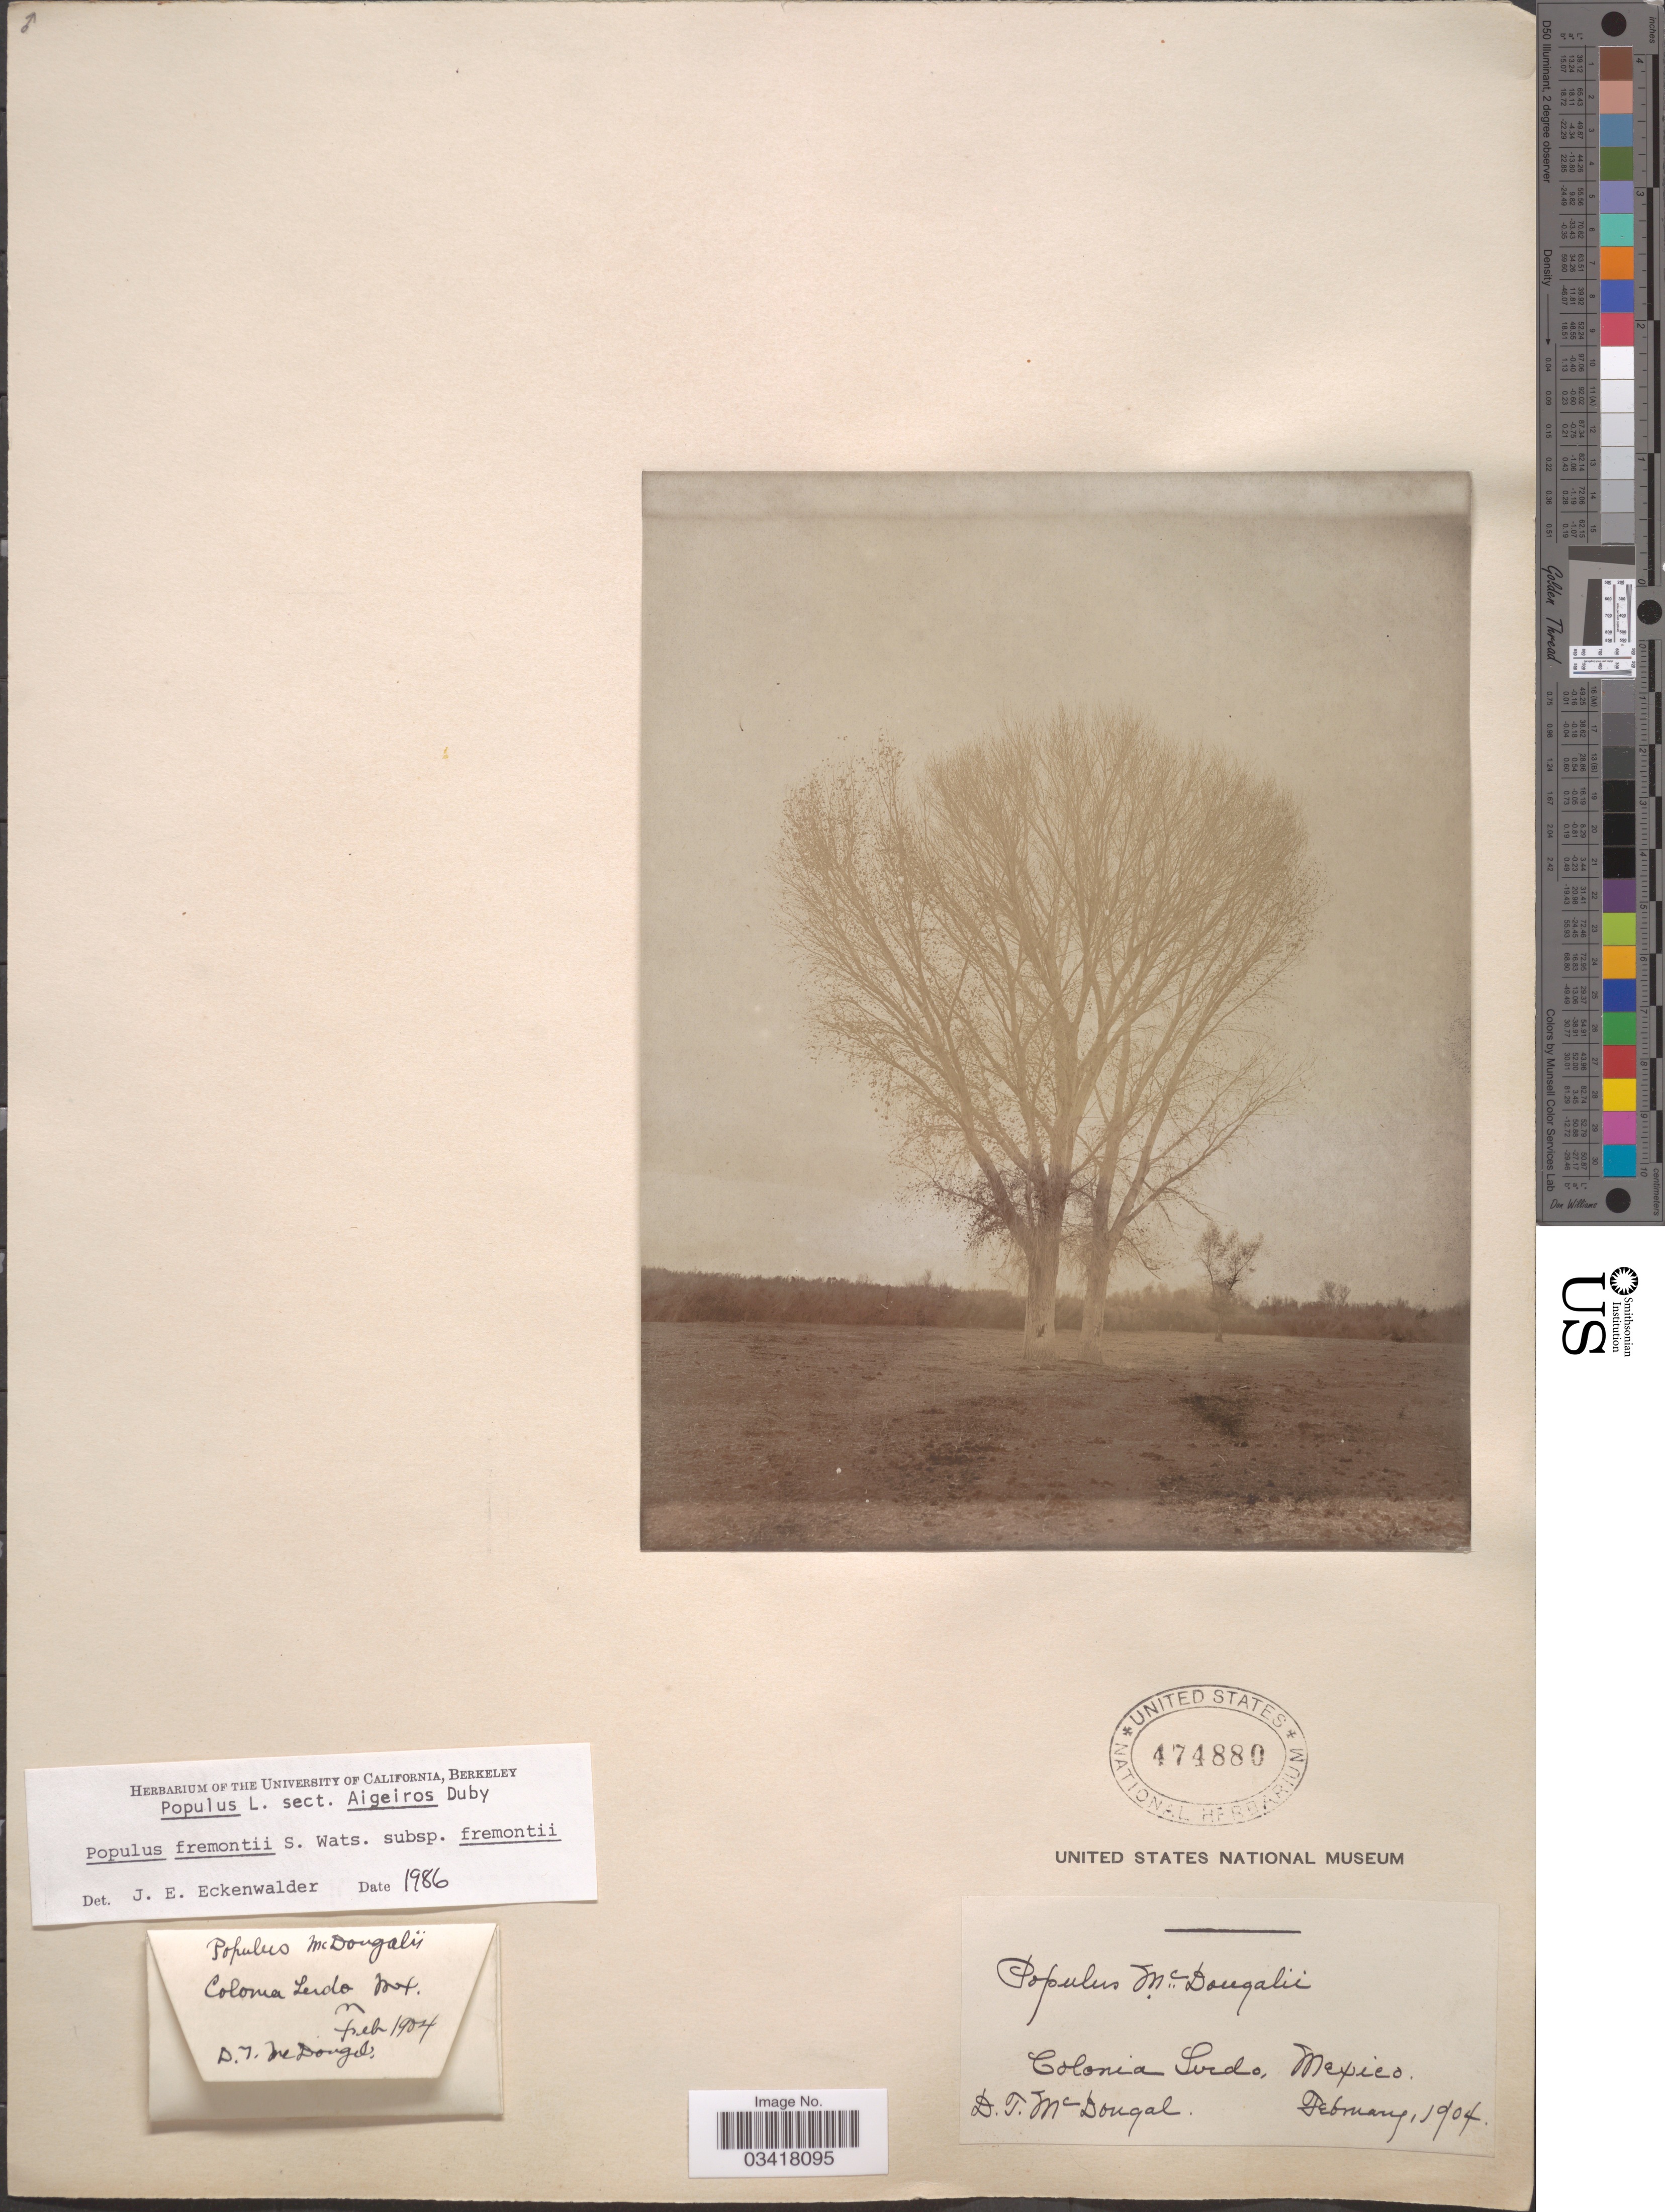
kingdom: Plantae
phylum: Tracheophyta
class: Magnoliopsida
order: Malpighiales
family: Salicaceae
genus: Populus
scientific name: Populus fremontii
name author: S. Watson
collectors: D. McDougal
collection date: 1904-02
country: Mexico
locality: Colonia Lerdo.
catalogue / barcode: US 474880